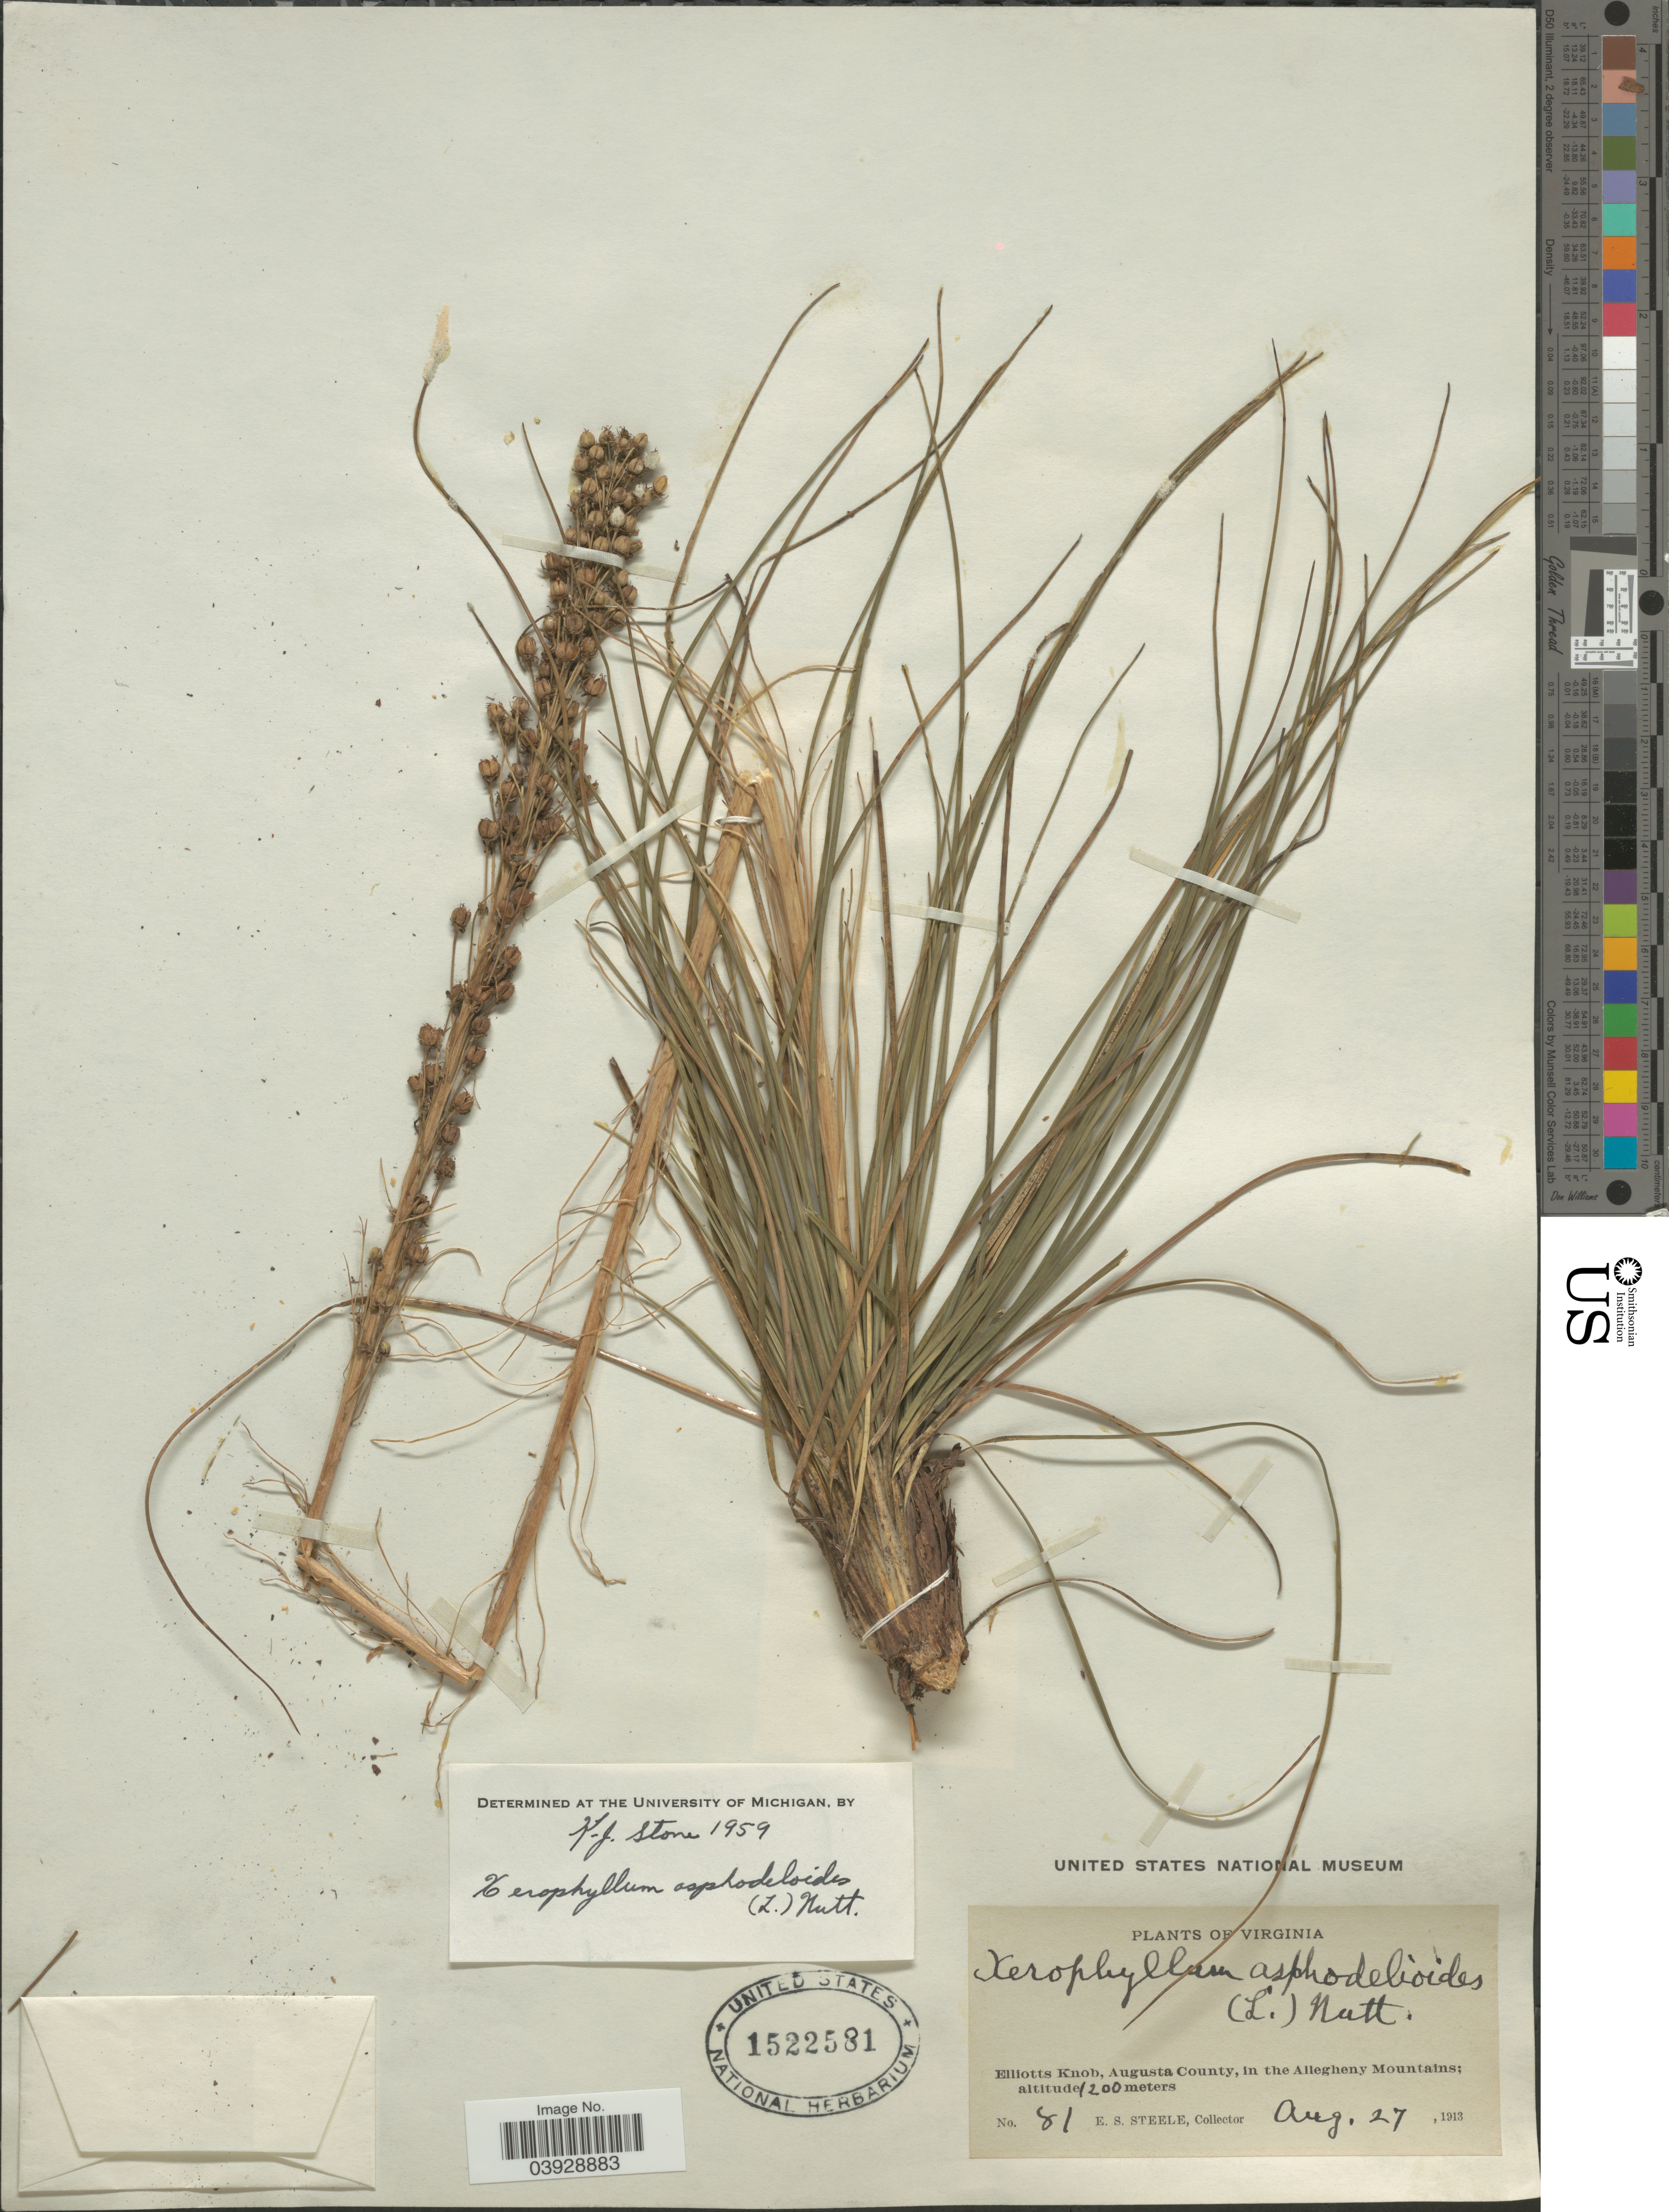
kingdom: Plantae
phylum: Tracheophyta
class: Liliopsida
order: Liliales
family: Melanthiaceae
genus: Xerophyllum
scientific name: Xerophyllum asphodeloides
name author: (L.) Nutt.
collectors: E. Steele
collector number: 81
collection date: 1913-08-27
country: United States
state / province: Virginia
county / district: Augusta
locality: Elliotts Knob, Augusta County, in the Allegheny Mountains.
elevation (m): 1200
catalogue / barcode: US 1522581